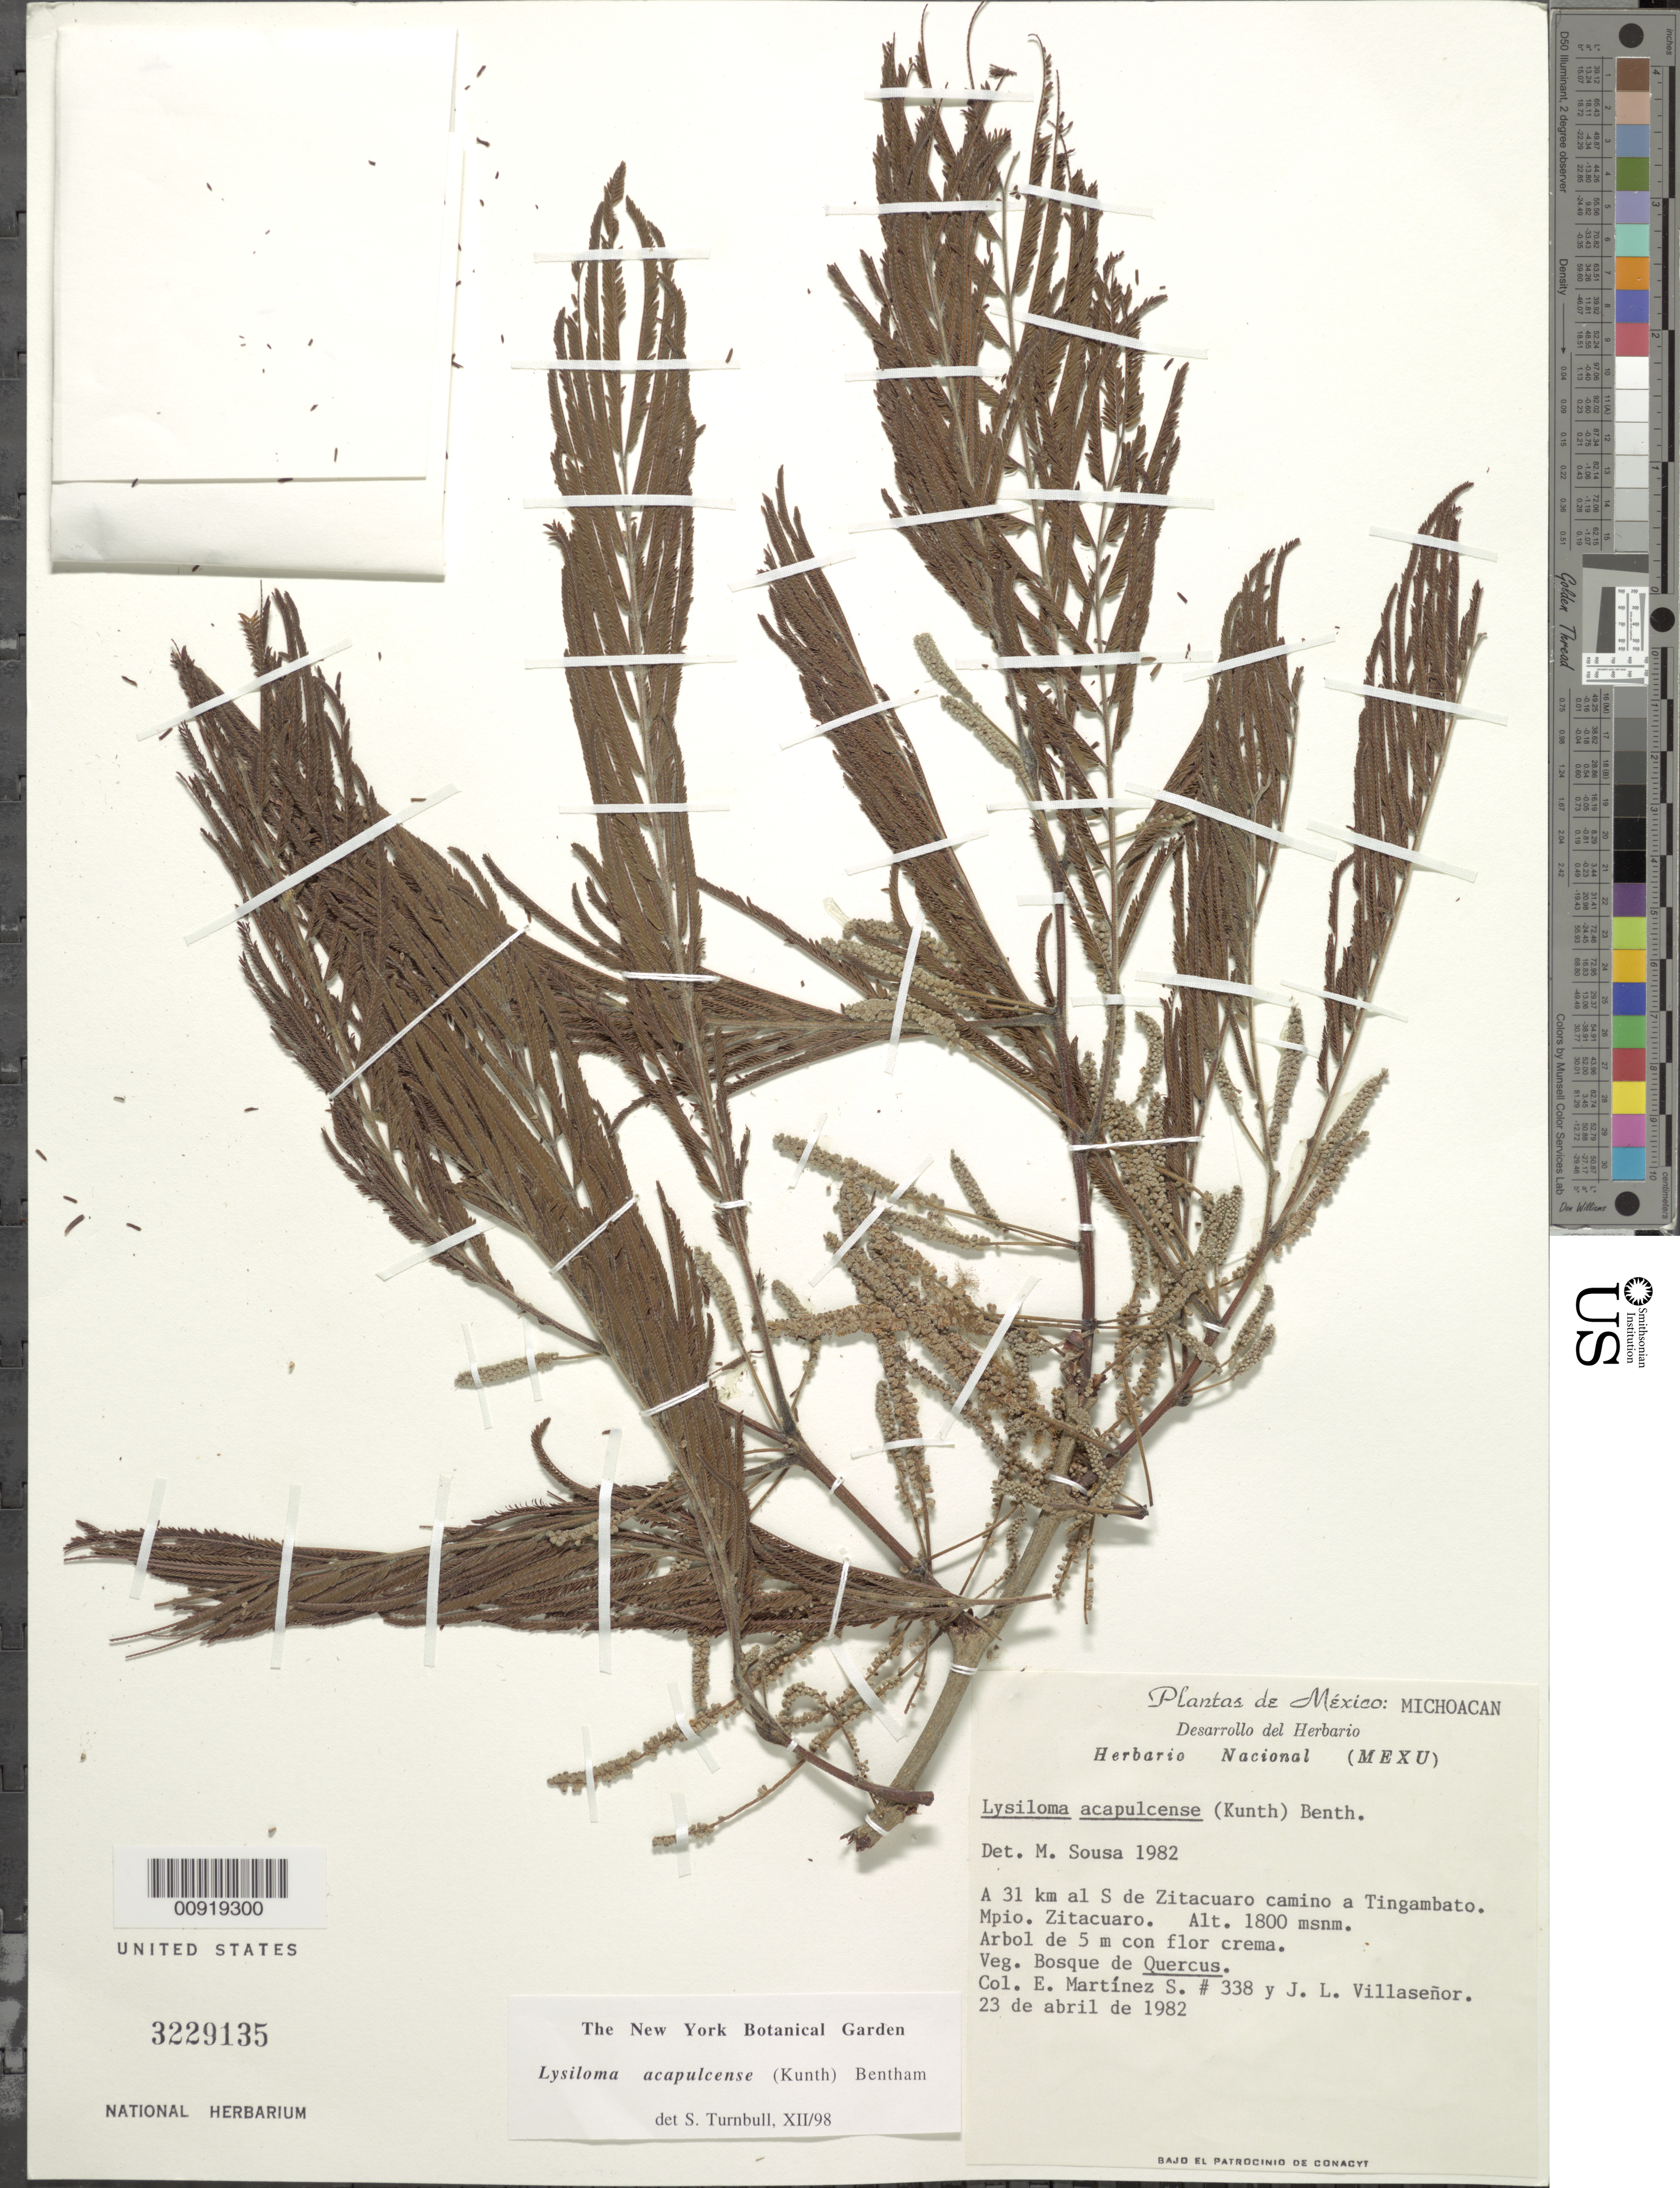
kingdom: Plantae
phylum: Tracheophyta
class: Magnoliopsida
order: Fabales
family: Fabaceae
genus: Lysiloma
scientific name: Lysiloma acapulcense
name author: (Kunth) Benth.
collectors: E. M. Martínez S. & Villaseños, J. L.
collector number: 338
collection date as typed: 23 Apr 1982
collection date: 1982-04-23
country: Mexico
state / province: Michoacán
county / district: Zitácuaro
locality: A 31 km al S de Zitácuaro camino a Tingambato. Mpio. Zitácuaro.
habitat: Bosque de Quercus.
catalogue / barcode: US 3229135